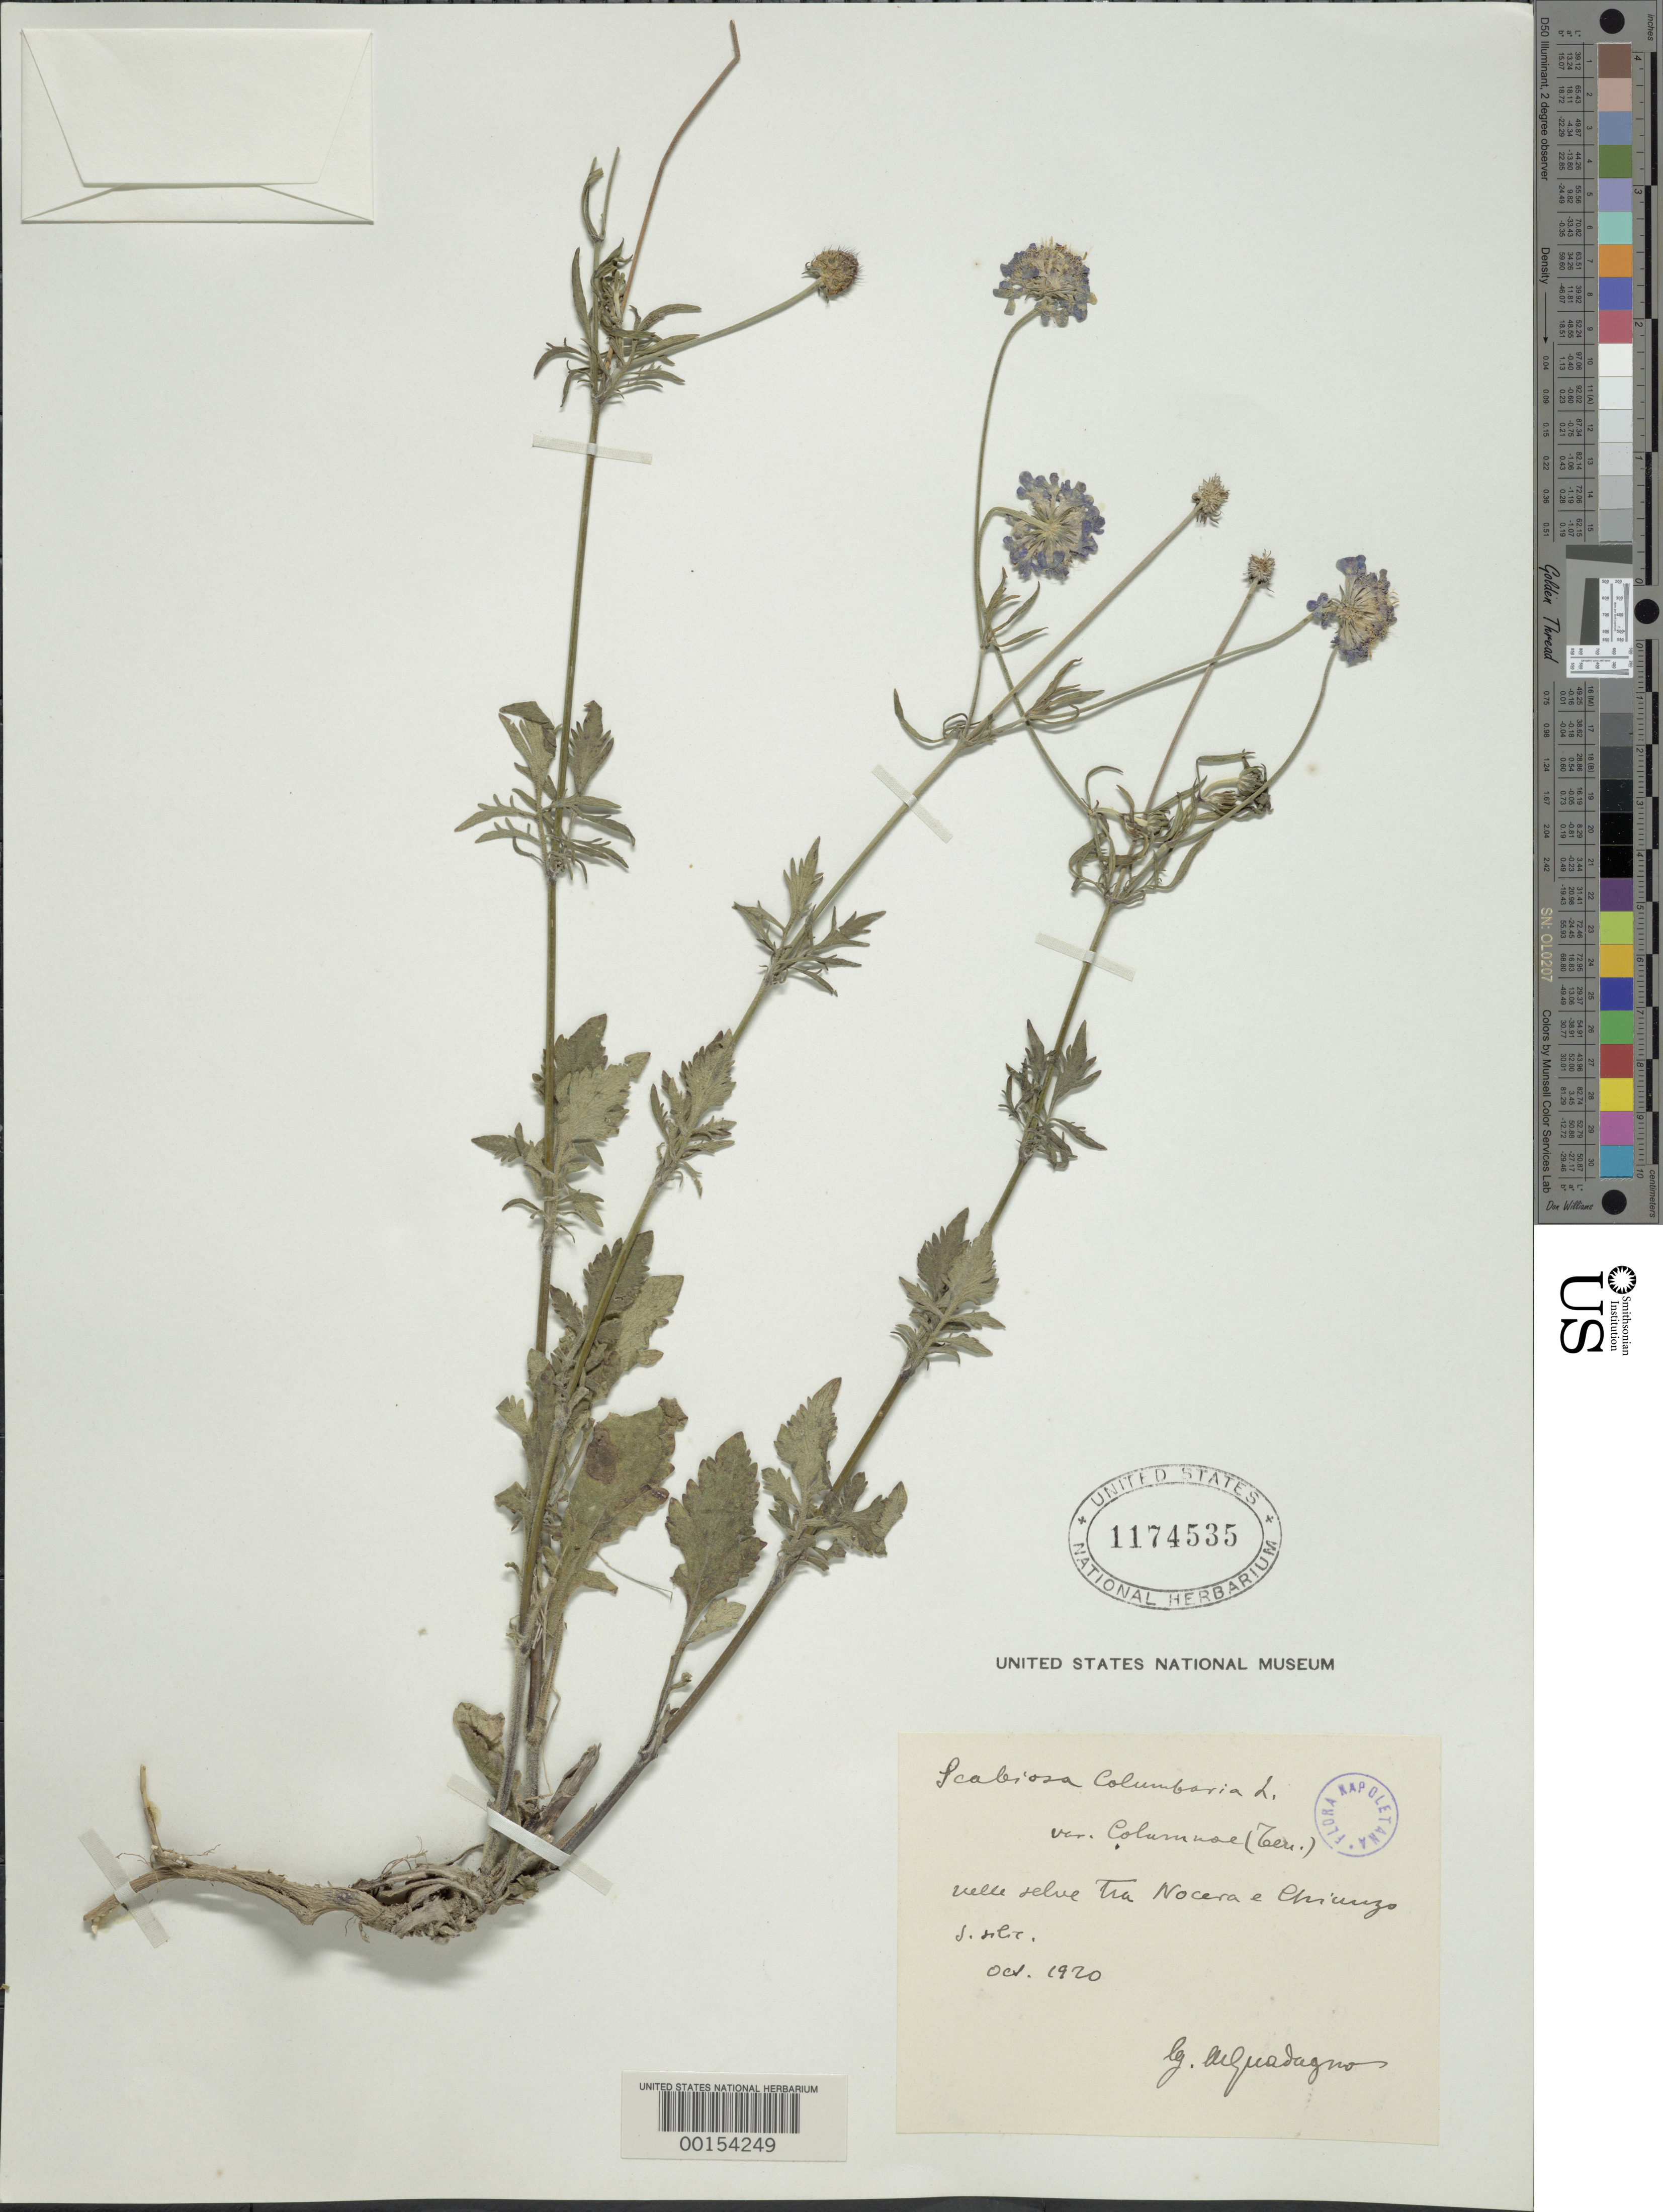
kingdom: Plantae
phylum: Tracheophyta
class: Magnoliopsida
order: Dipsacales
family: Caprifoliaceae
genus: Scabiosa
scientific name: Scabiosa columbaria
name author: L.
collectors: -. Augusdagno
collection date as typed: Oct 1920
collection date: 1920-10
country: Italy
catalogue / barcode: US 1174535